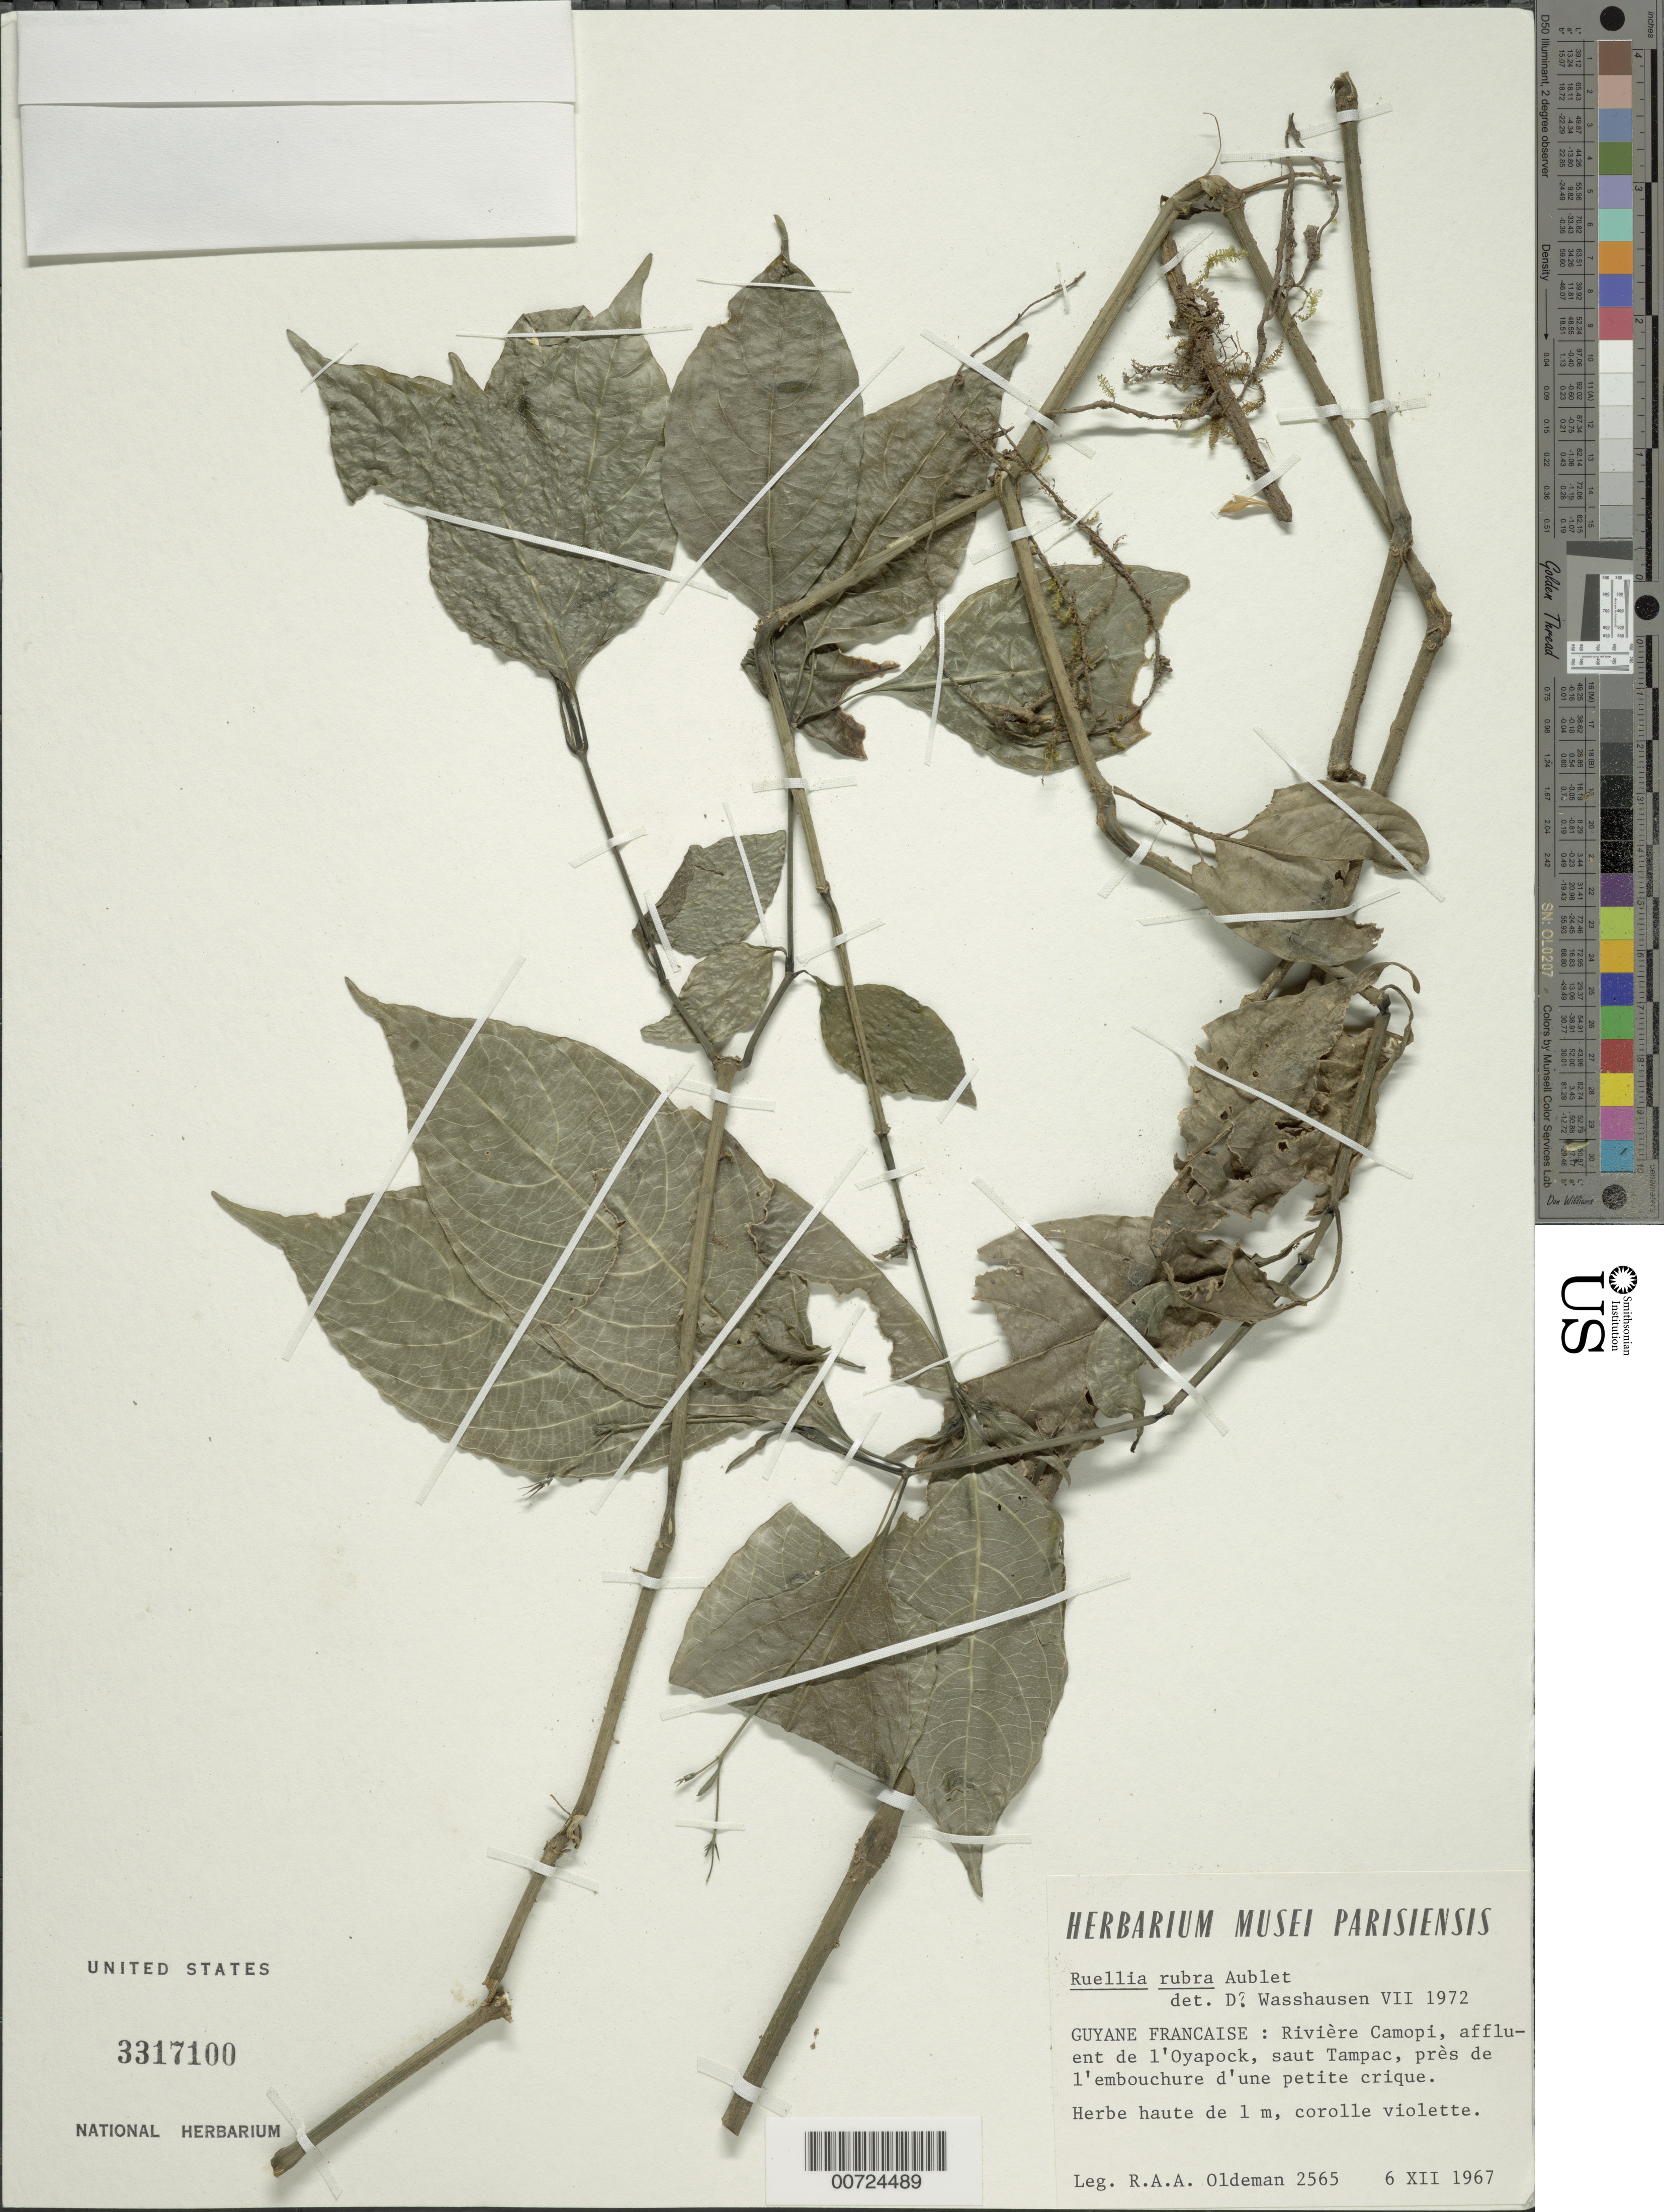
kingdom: Plantae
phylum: Tracheophyta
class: Magnoliopsida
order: Lamiales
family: Acanthaceae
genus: Ruellia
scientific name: Ruellia rubra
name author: Aubl.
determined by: Wasshausen, Dieter C., (BOT), Smithsonian Institution - National Museum of Natural History (UNITED STATES)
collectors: R. Oldeman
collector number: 2565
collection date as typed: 6-Dec-67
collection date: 1967-12-06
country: French Guiana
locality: Riviére Camopi, (affluent de l'Oyapock) au Saut Tampac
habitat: Along bank of small creek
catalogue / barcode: US 3317100